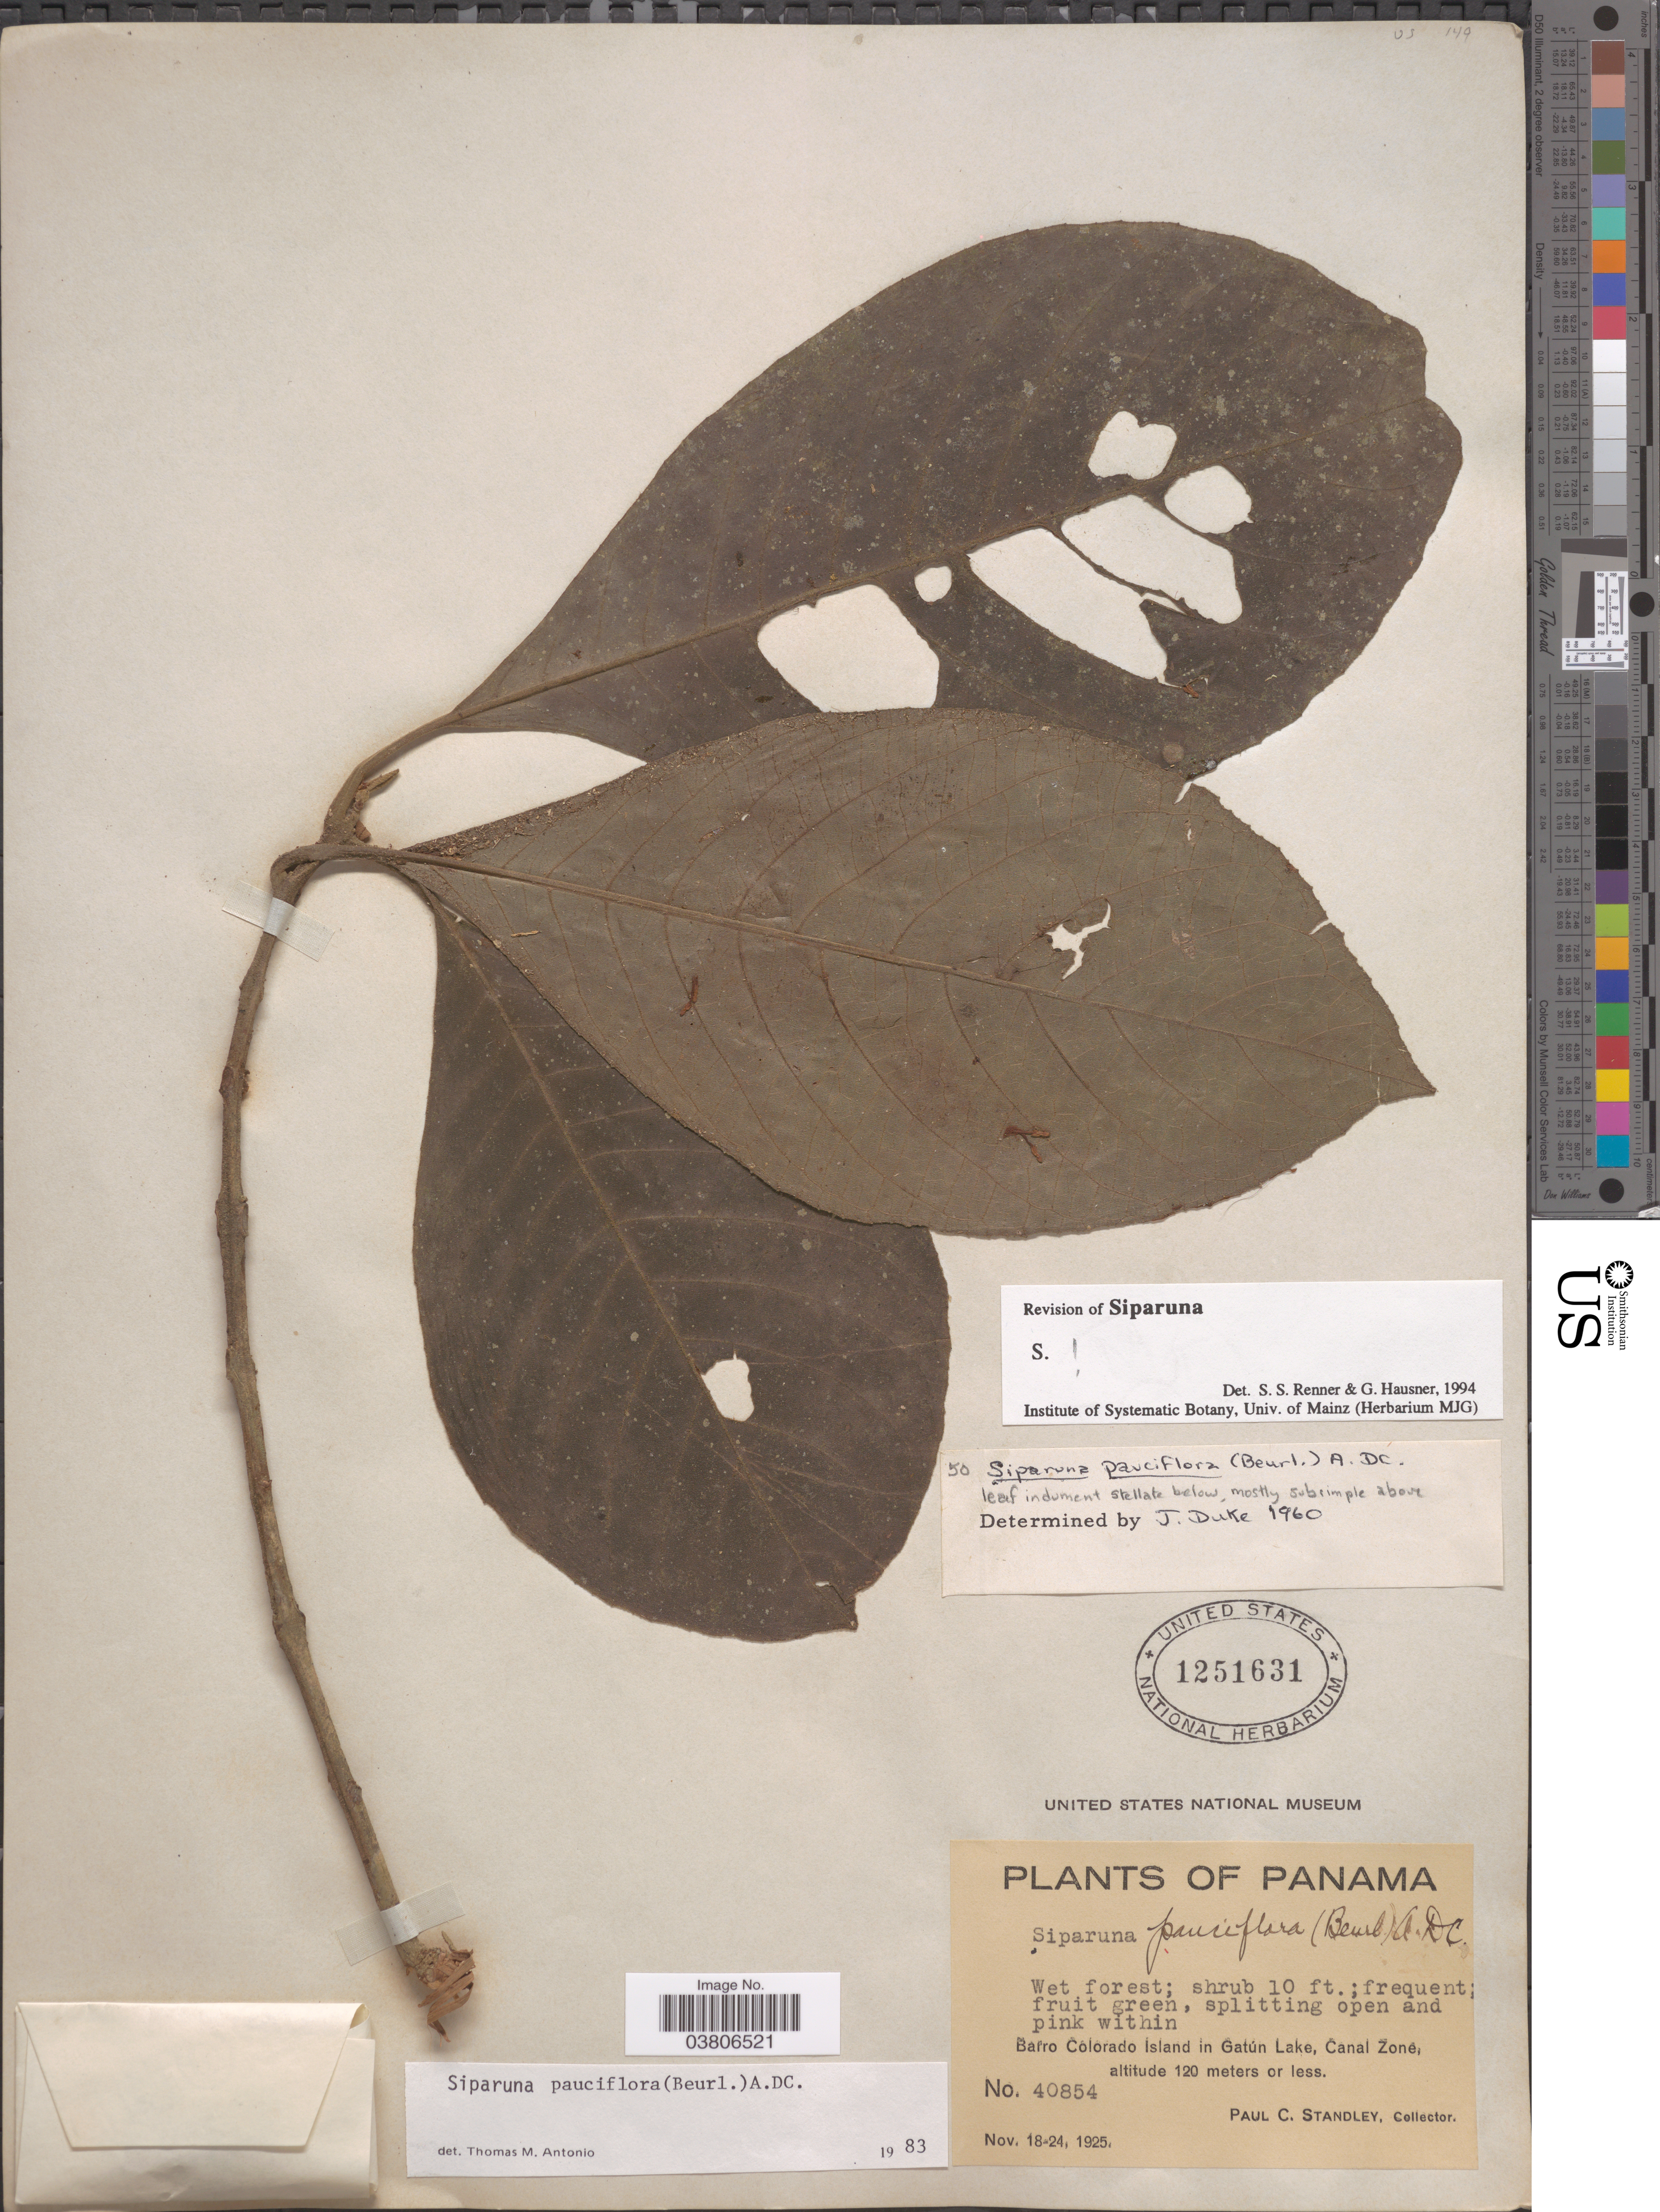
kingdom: Plantae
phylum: Tracheophyta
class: Magnoliopsida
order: Laurales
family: Siparunaceae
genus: Siparuna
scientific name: Siparuna pauciflora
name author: (Beurling) A. DC.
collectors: P. C. Standley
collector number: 40854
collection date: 1925-11-18/1925-11-24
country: Panama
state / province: Panamá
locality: Barro Colorado Island in Gatún Lake, Canal Zone.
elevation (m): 120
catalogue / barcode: US 1251631